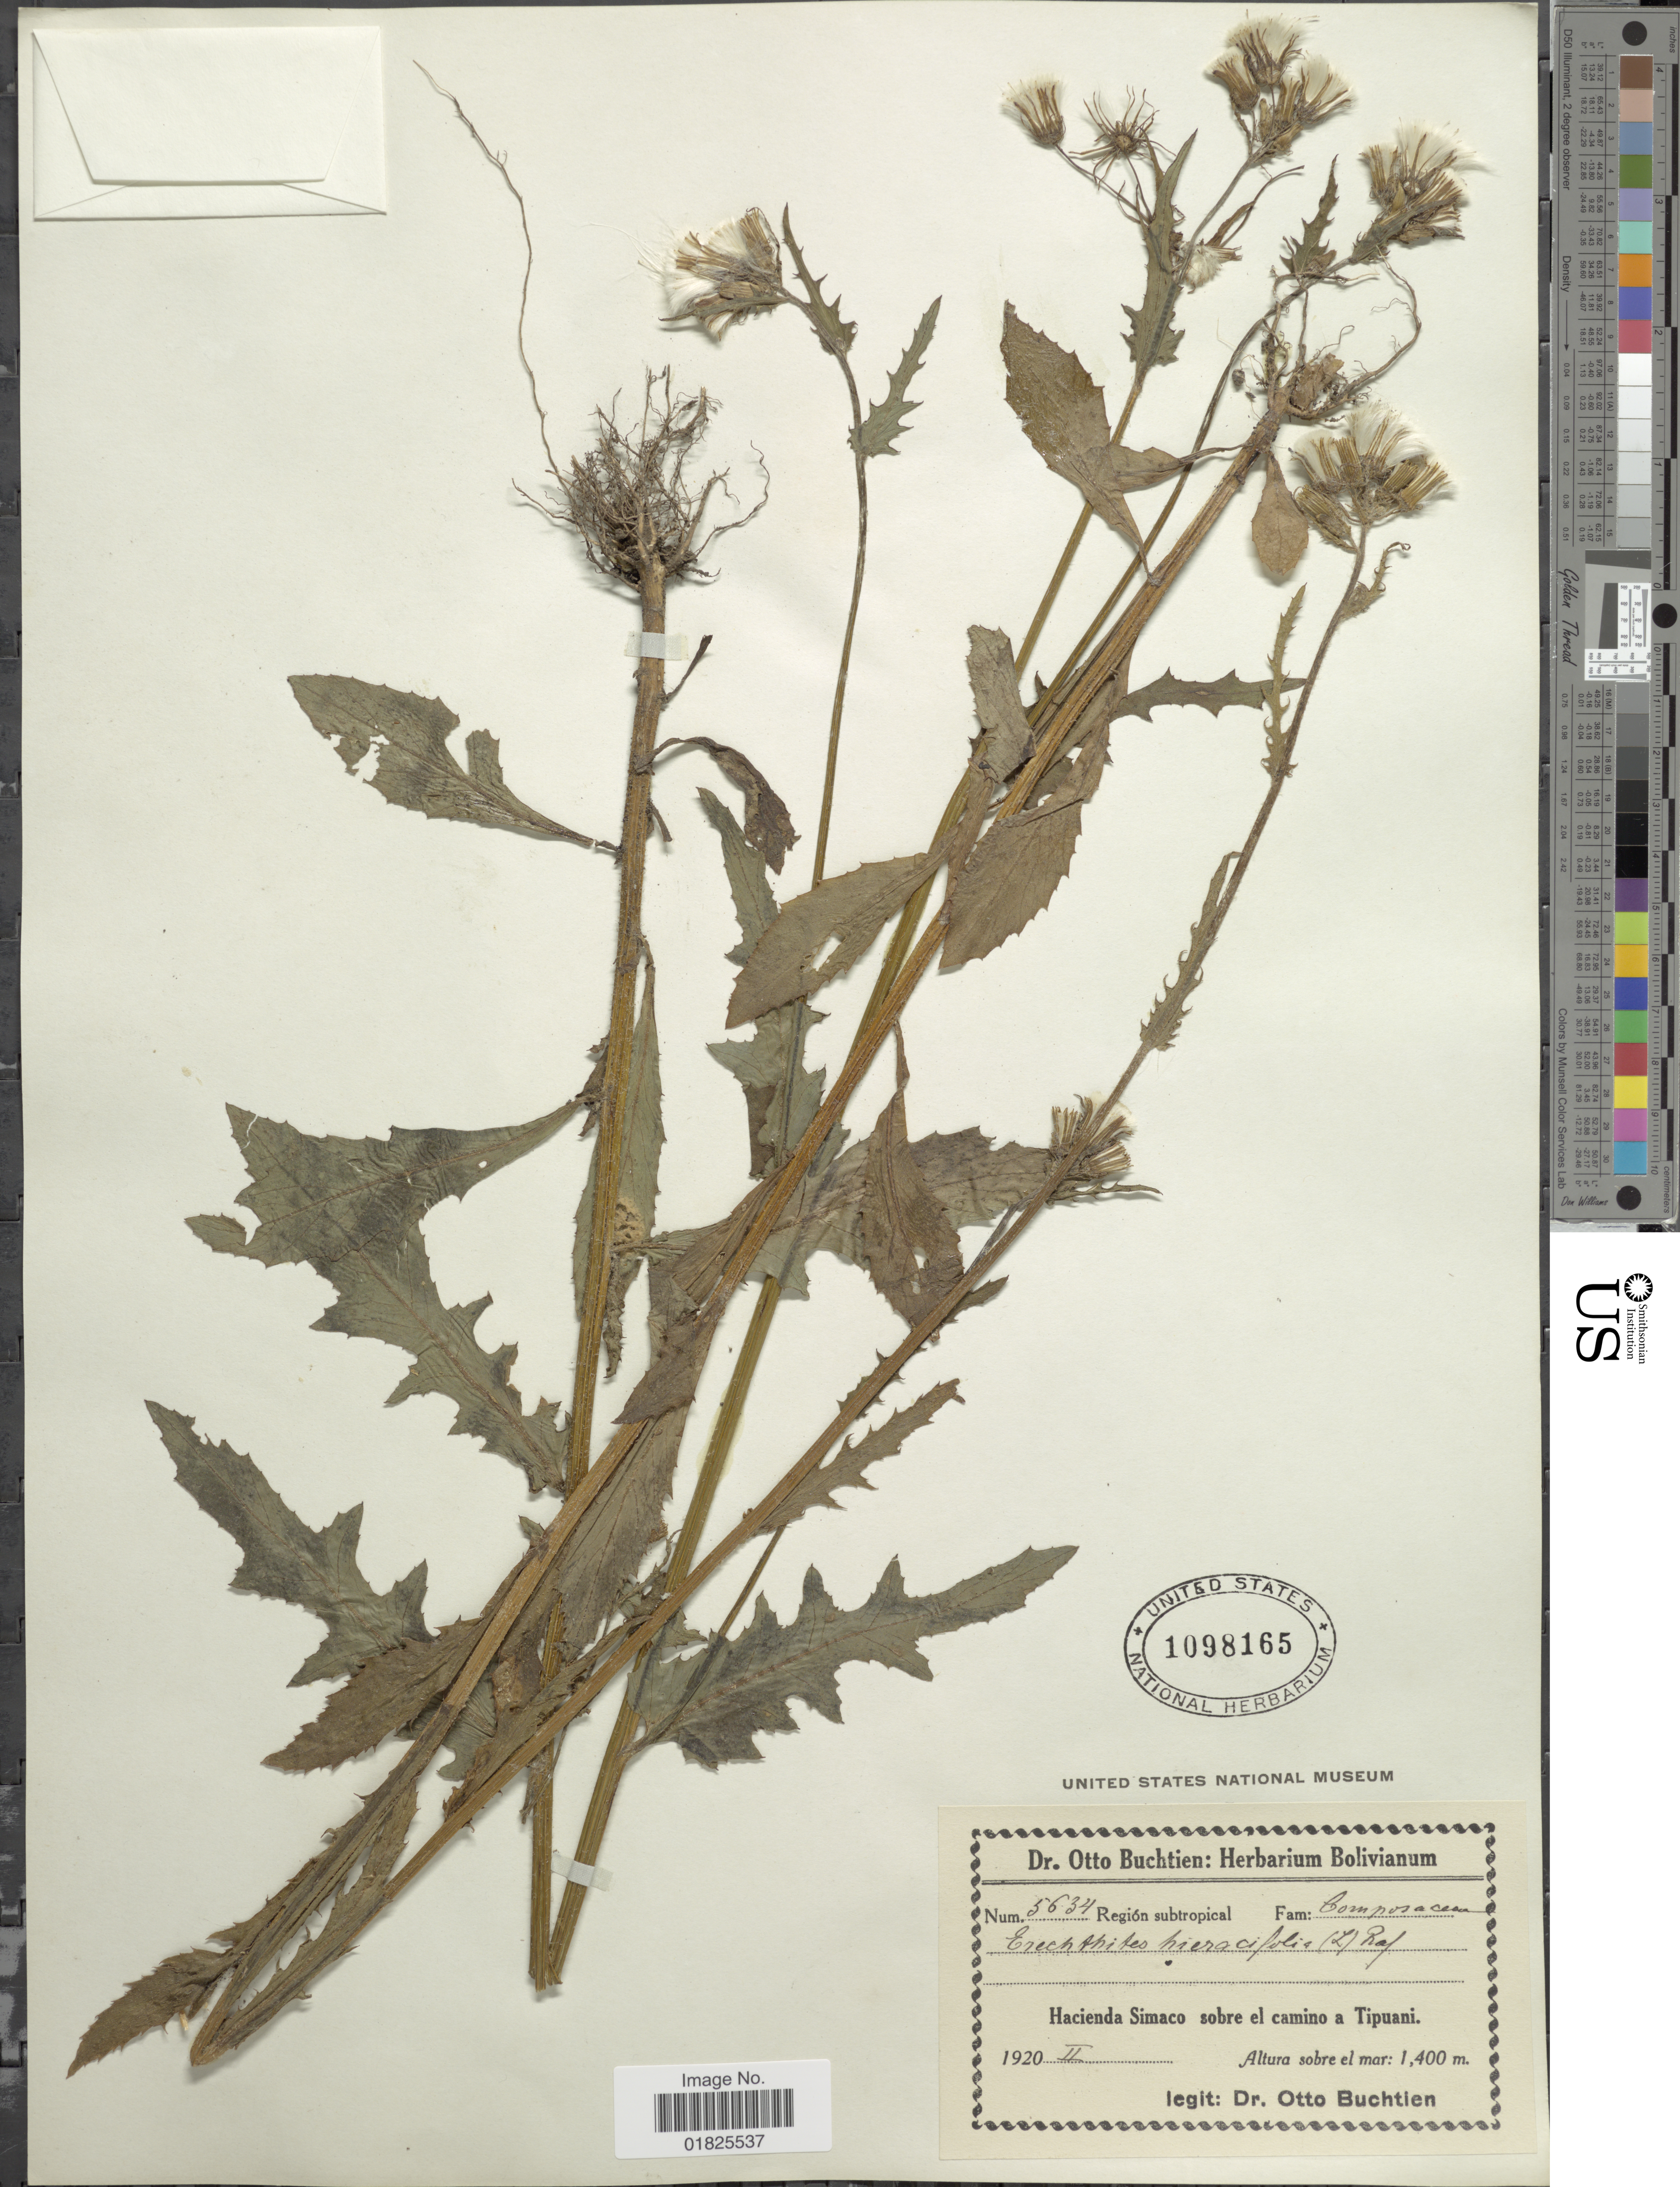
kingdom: Plantae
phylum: Tracheophyta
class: Magnoliopsida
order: Asterales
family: Asteraceae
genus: Erechtites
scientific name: Erechtites hieraciifolius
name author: (L.) Raf. ex DC.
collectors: O. Buchtien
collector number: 5634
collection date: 1920-02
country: Bolivia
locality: Hacienda Simaco sobre el camino a Tipuani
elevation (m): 1400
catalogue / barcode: US 1098165